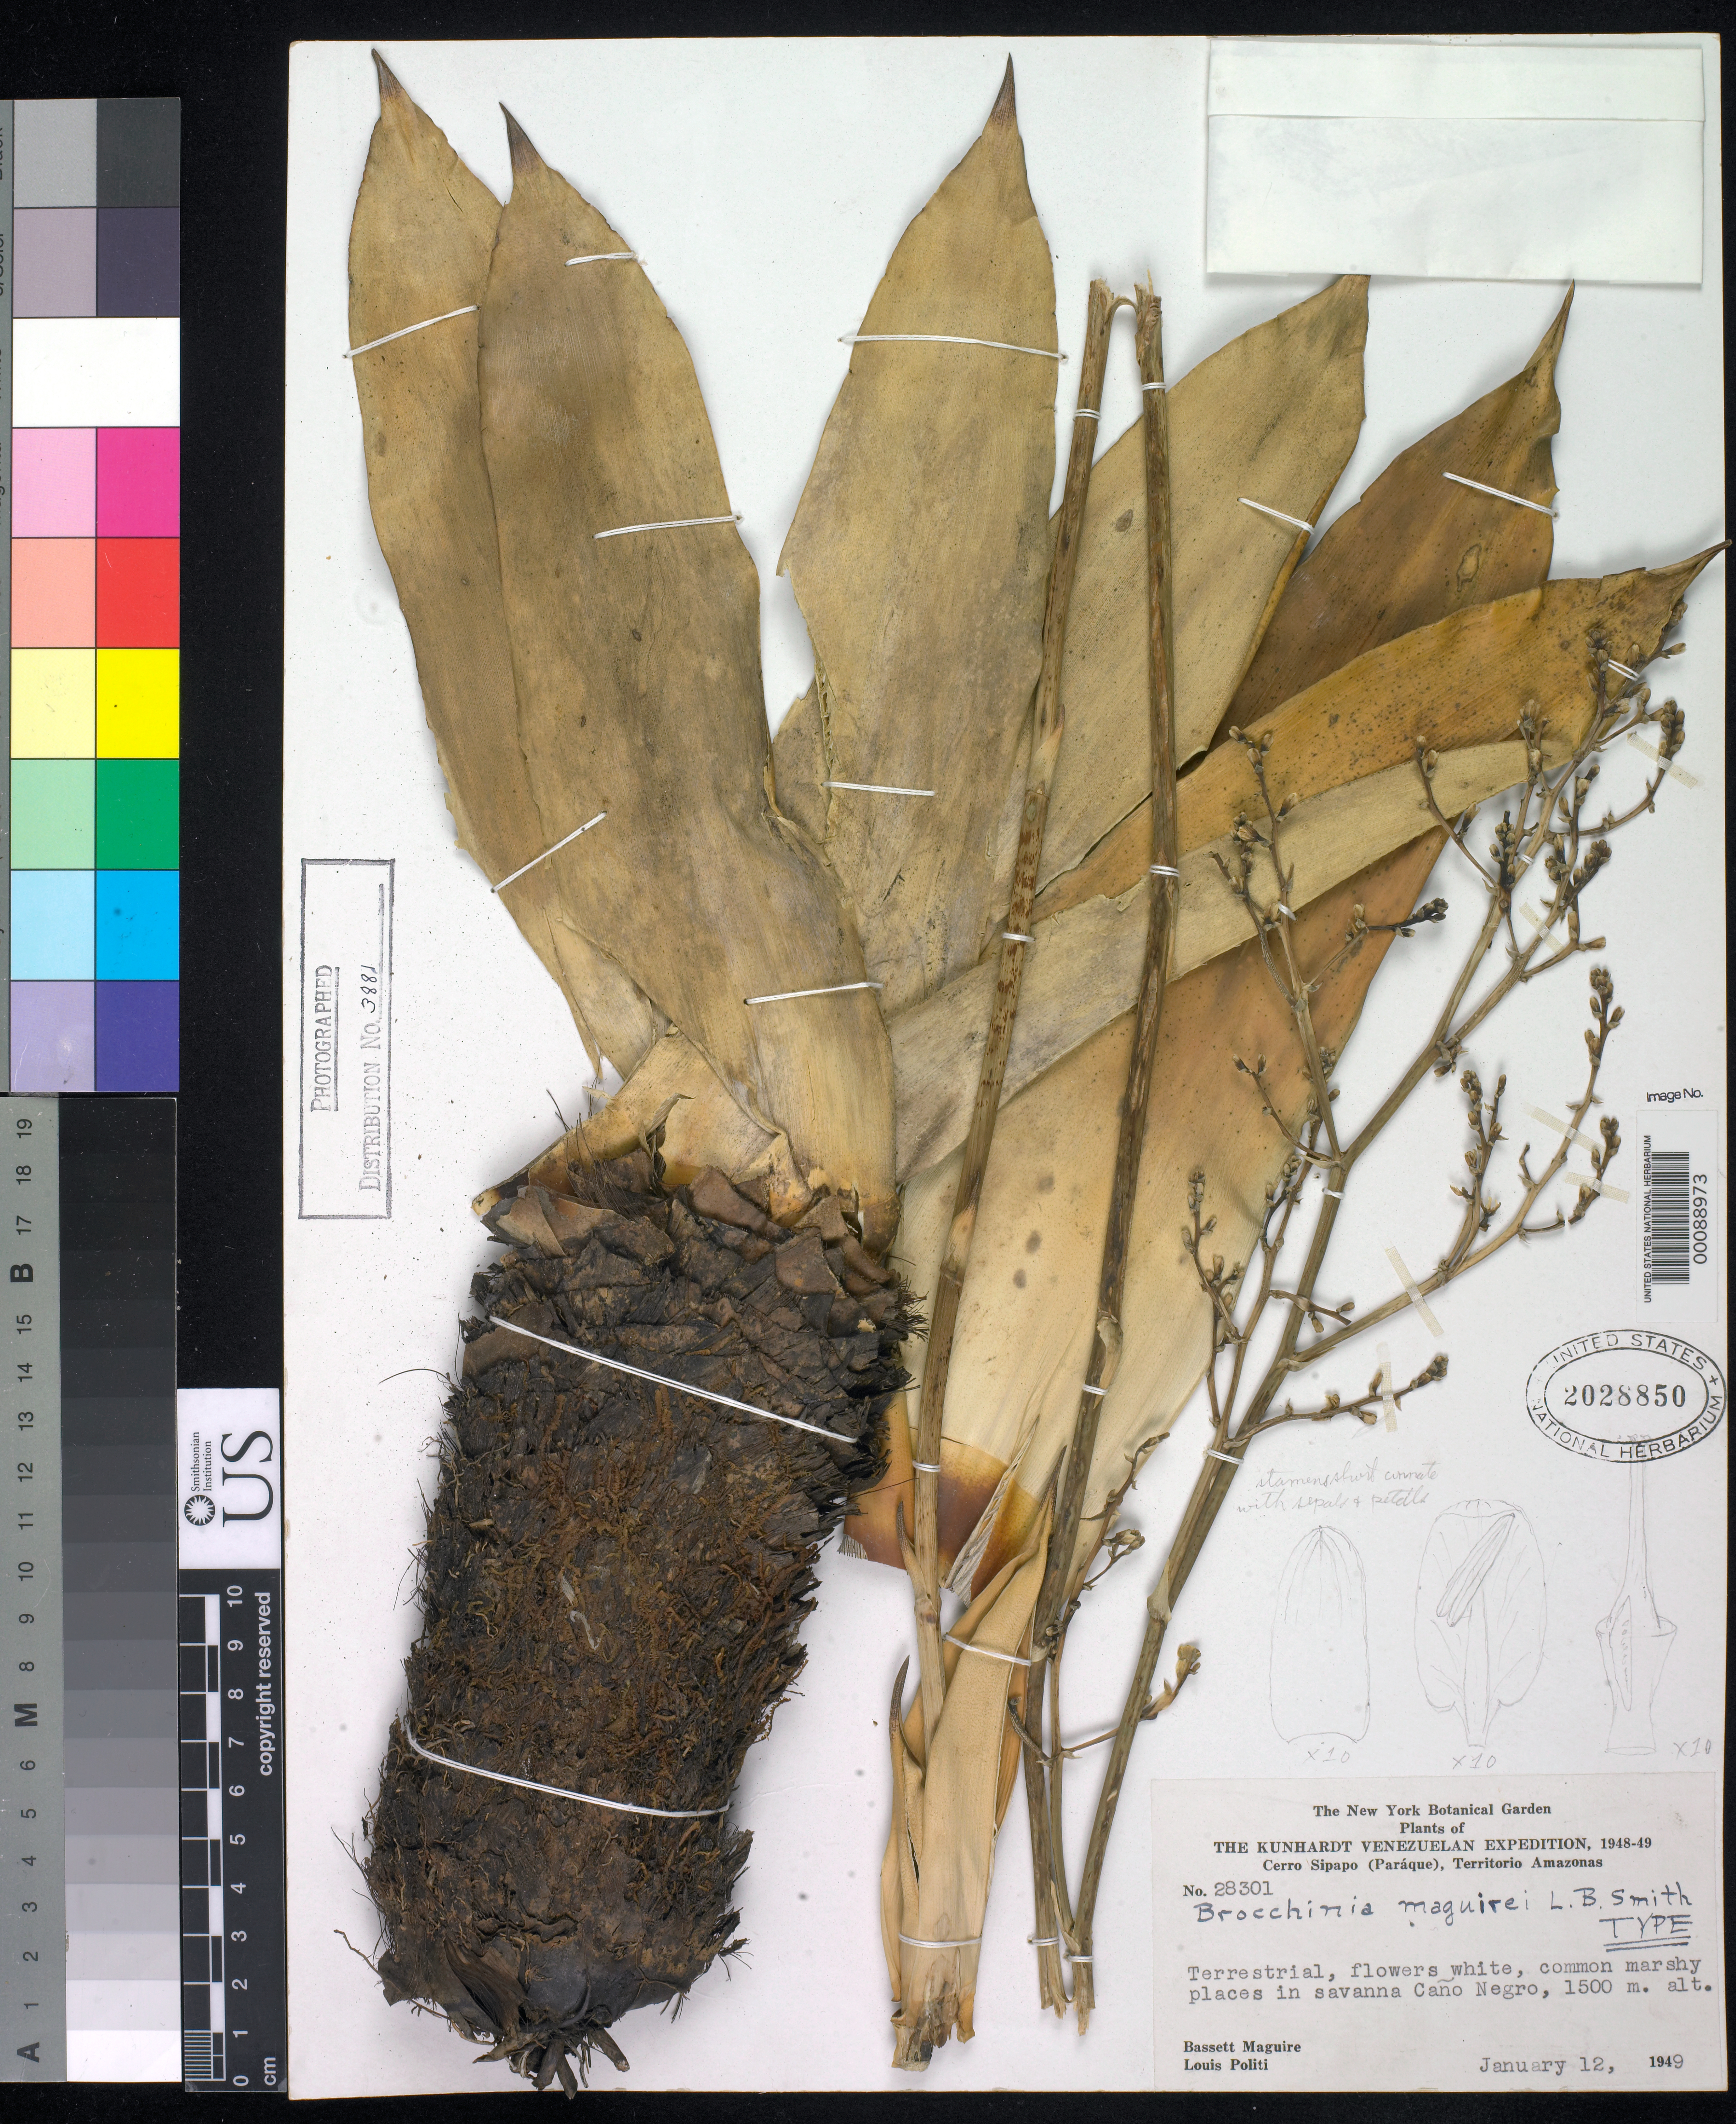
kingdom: Plantae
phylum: Tracheophyta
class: Liliopsida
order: Poales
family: Bromeliaceae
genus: Brocchinia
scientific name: Brocchinia maguirei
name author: L.B. Sm.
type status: Holotype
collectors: B. Maguire & L. Politi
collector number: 28301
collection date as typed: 12 Jan 1949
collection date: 1949-01-12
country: Venezuela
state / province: Amazonas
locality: Cerro Sipayo (Paraque).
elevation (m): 1500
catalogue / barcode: US 2028850